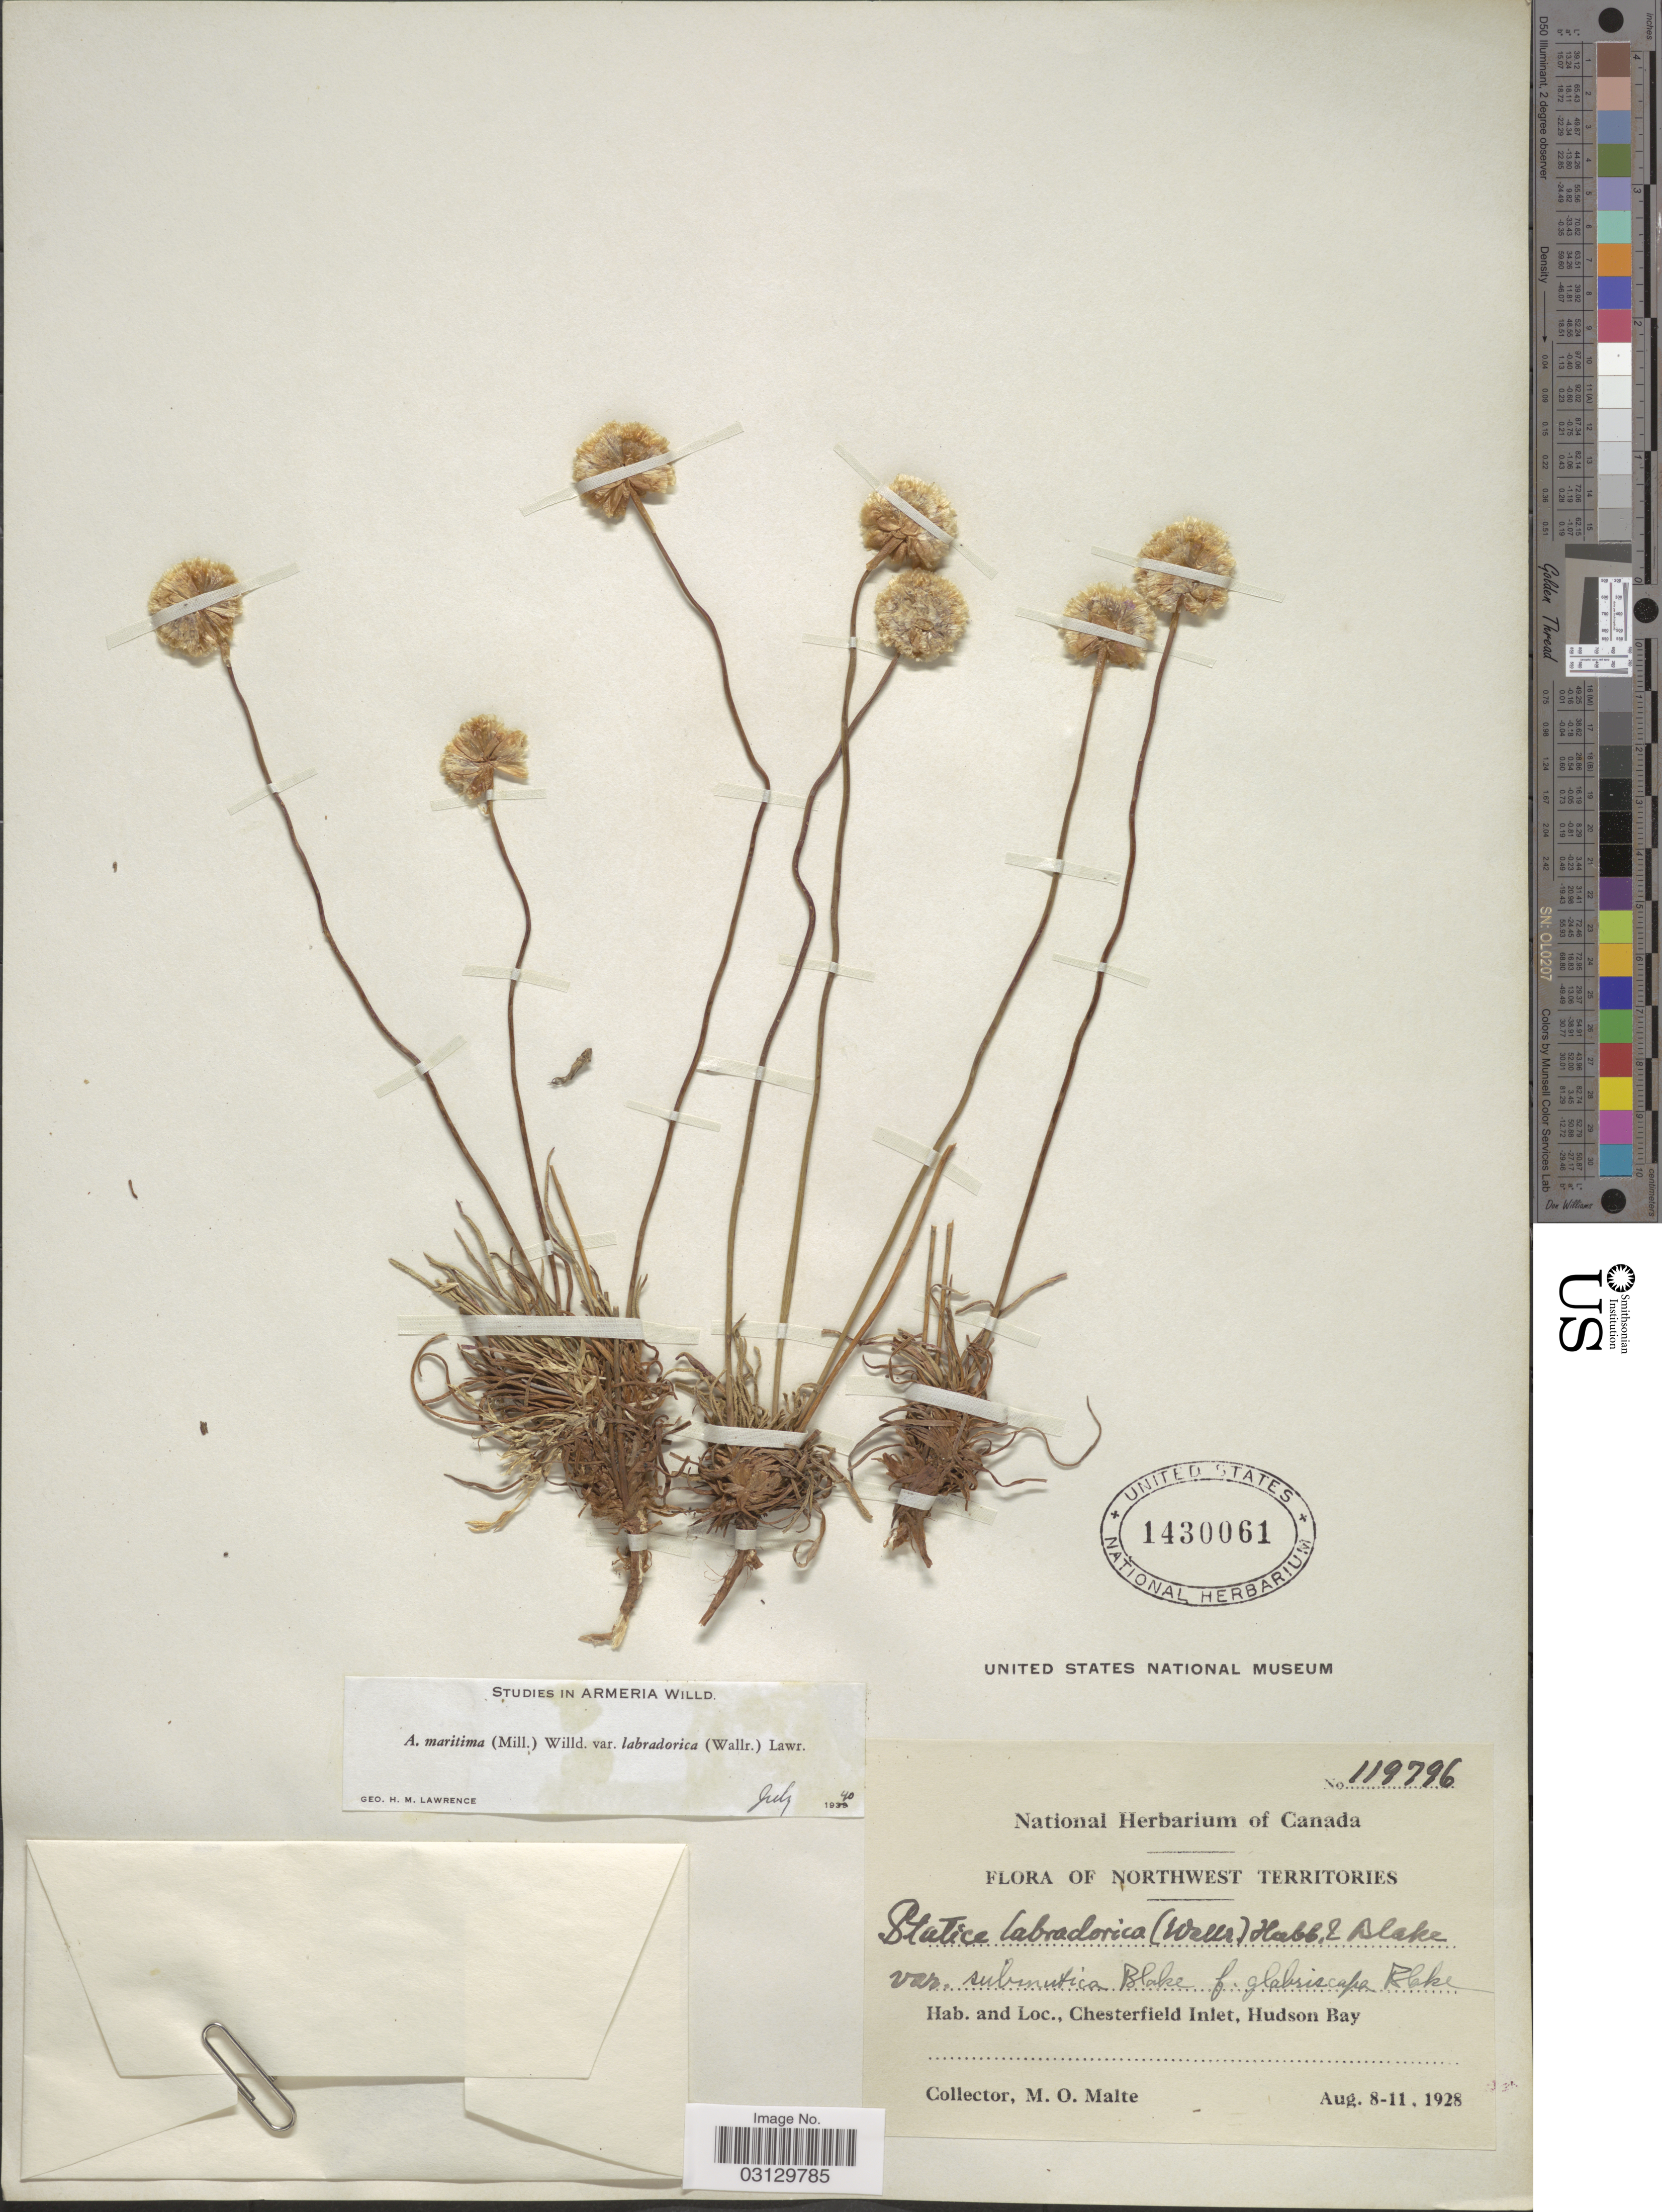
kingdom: Plantae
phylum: Tracheophyta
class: Magnoliopsida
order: Caryophyllales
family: Plumbaginaceae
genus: Armeria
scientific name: Armeria maritima subsp. sibirica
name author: (Turcz. ex Boiss.) Nyman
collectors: M. O. Malte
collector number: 119796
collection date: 1928-08-08/1928-08-11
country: Canada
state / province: Northwest Territories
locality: Chesterfield Inlet, Hudson Bay.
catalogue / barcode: US 1430061